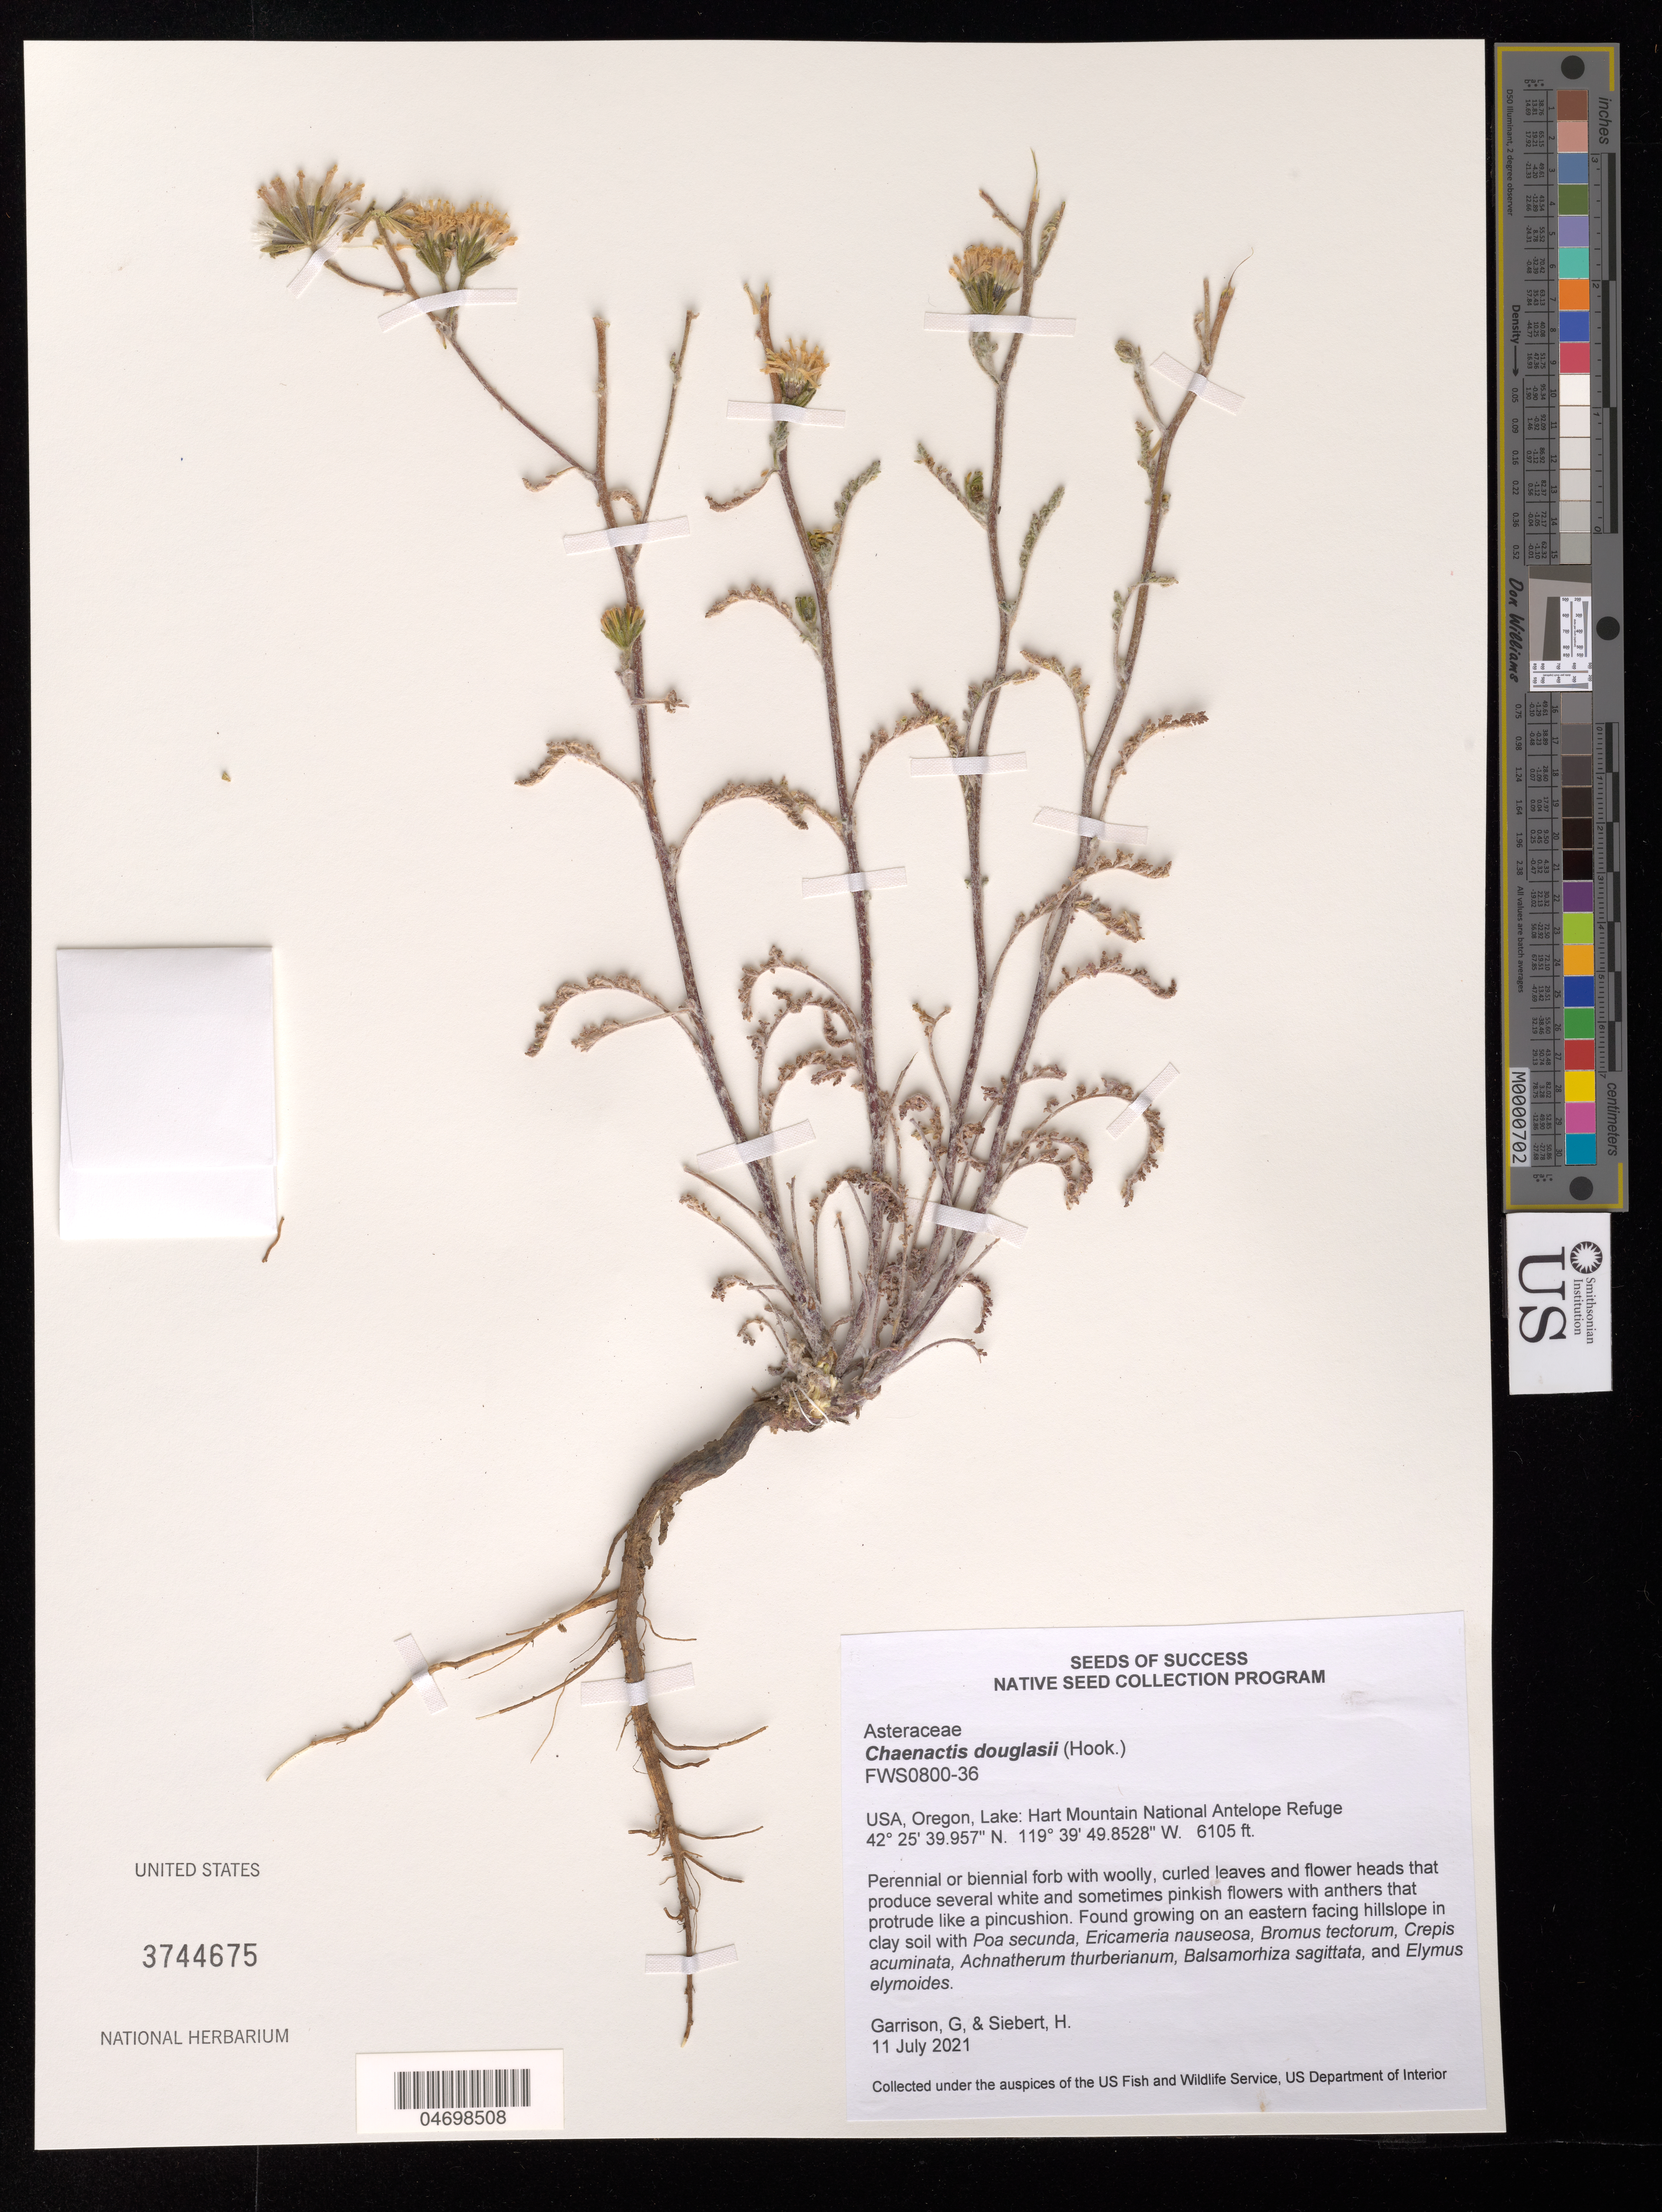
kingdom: Plantae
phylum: Tracheophyta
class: Magnoliopsida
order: Asterales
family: Asteraceae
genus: Chaenactis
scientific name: Chaenactis douglasii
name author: Hook. & Arn.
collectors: G. Garrison & H. Siebert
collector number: FWS0800-36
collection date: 2021-07-11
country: United States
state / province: Oregon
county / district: Lake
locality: Hart Mtn National Antelope Refuge.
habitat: Clay soil. With Poa secunda, Bromus tectorum, Crepis acuminata, etc.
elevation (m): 1861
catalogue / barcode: US 3744675